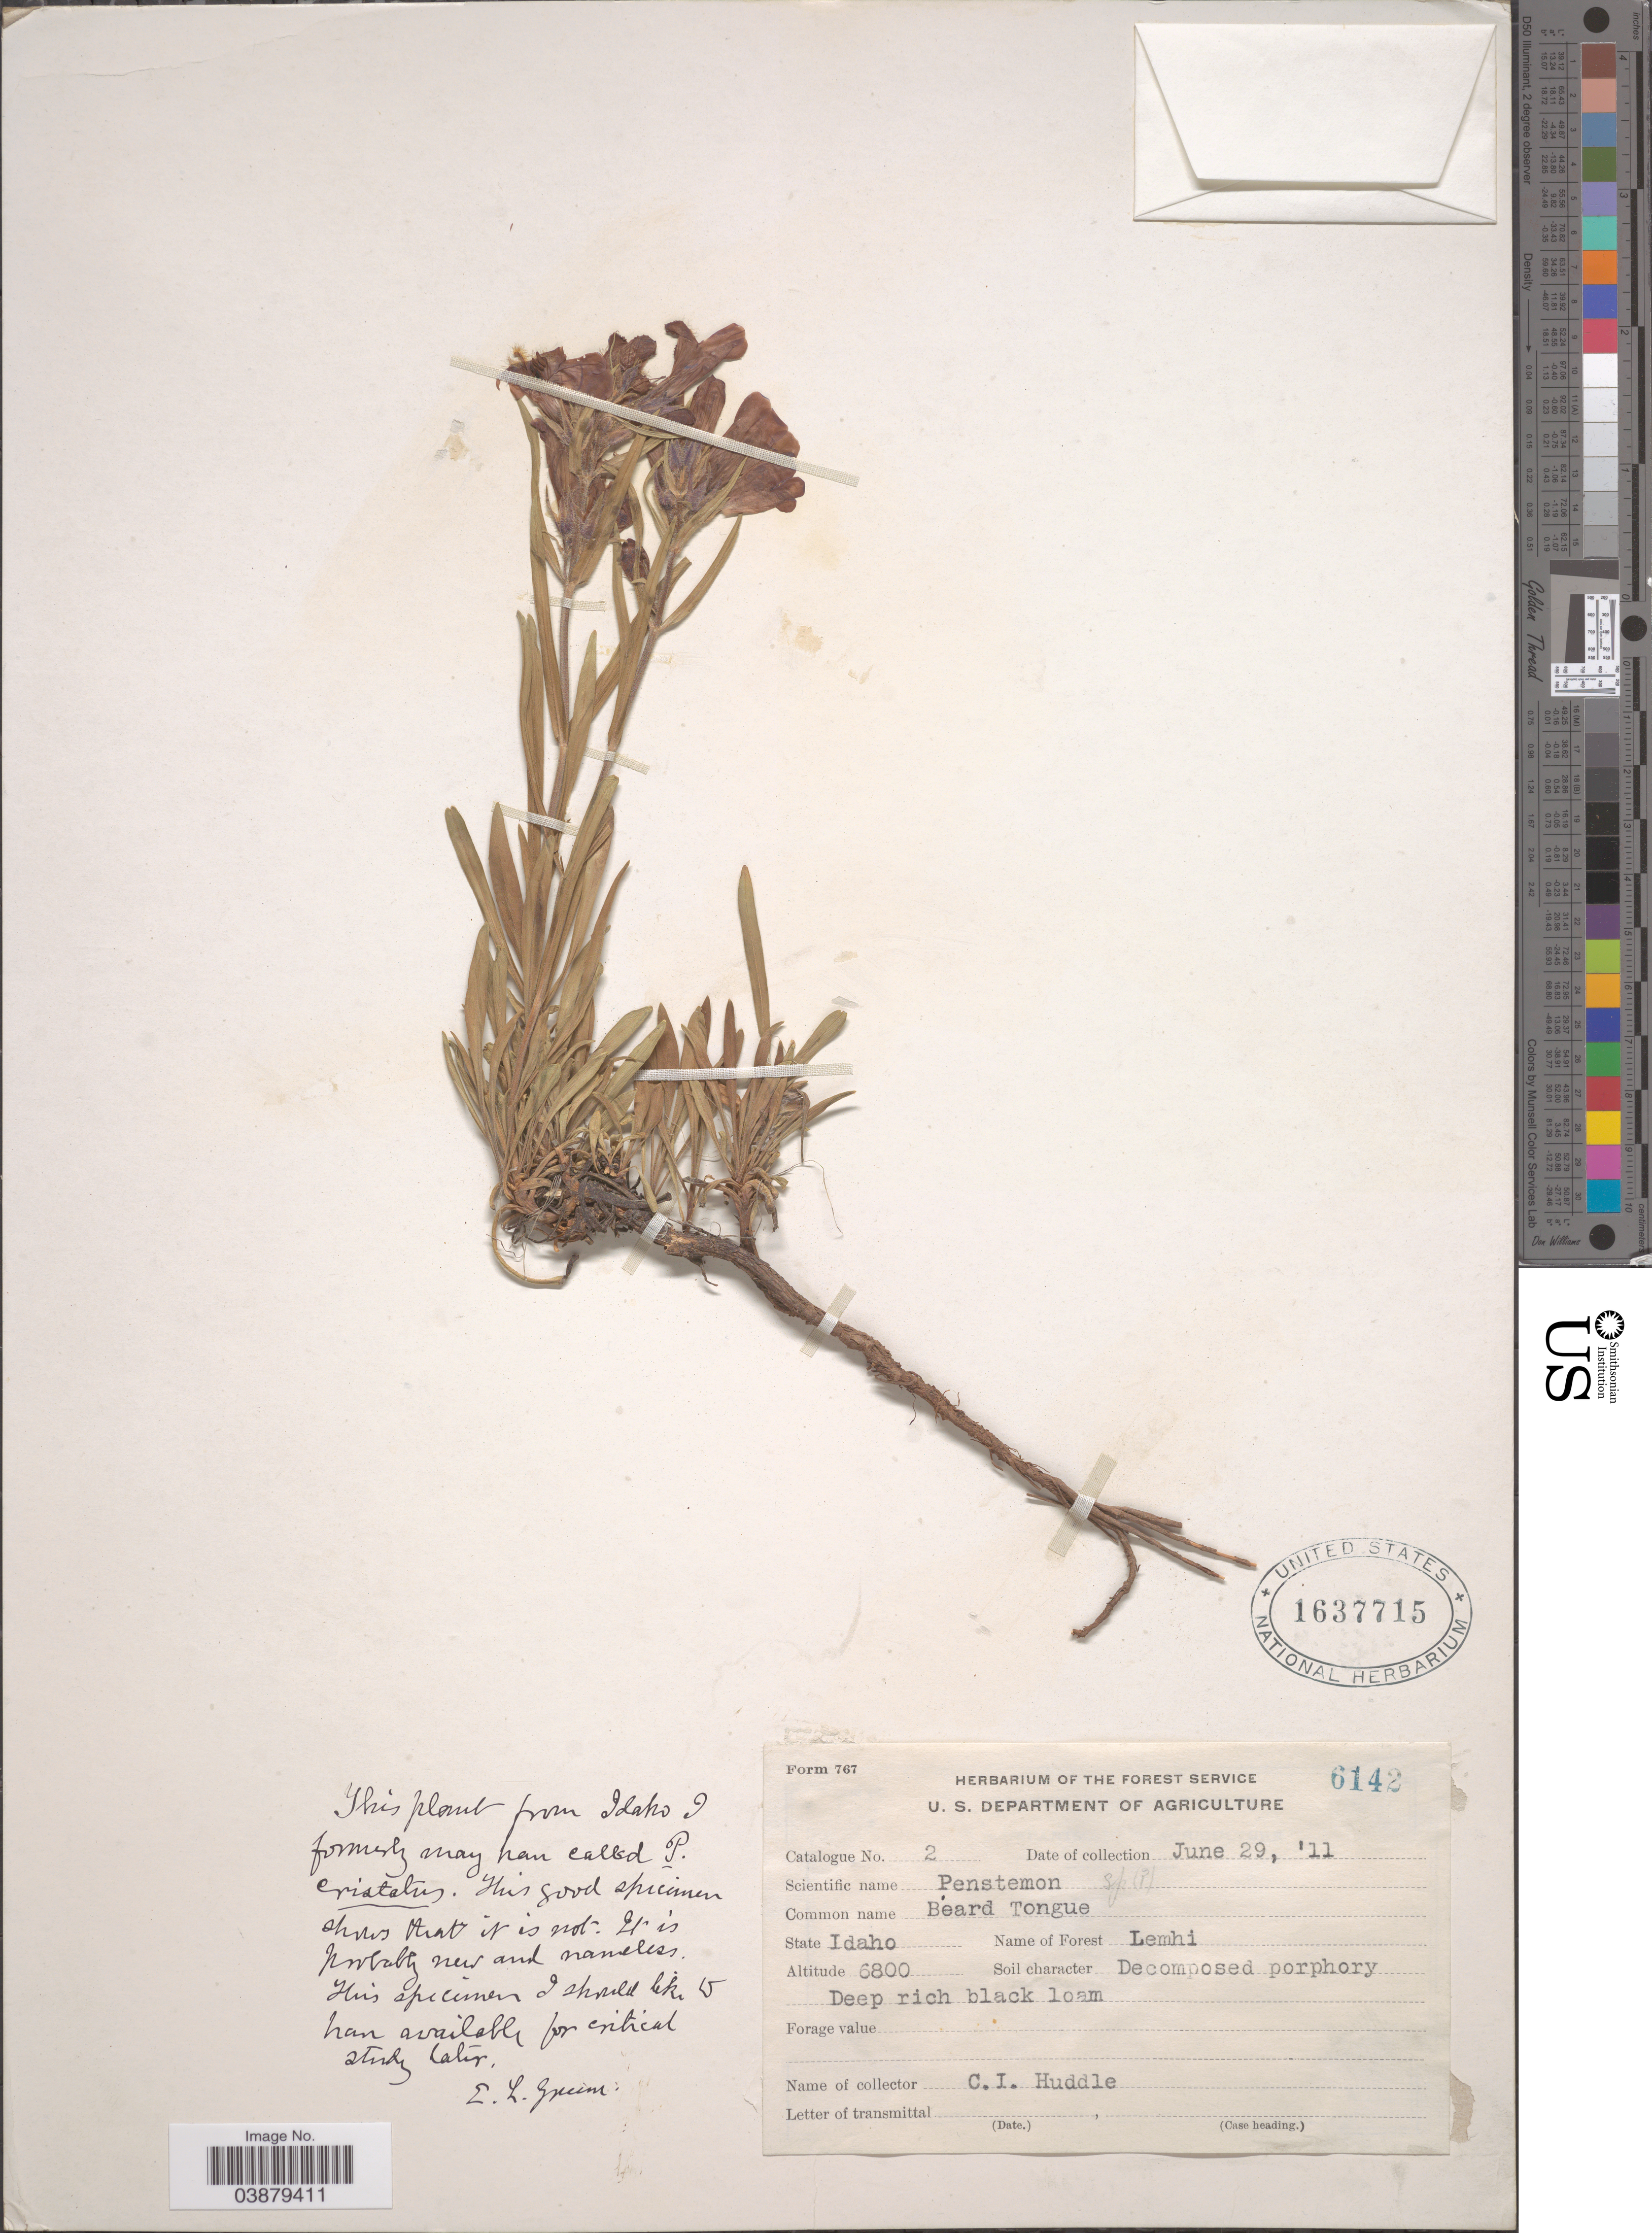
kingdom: Plantae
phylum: Tracheophyta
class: Magnoliopsida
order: Lamiales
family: Plantaginaceae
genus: Penstemon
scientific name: Penstemon sp.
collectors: C. Huddle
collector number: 2/6142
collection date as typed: Transcribed d/m/y: 29/6/11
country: United States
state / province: Idaho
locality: Forest Lemhi.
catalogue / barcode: US 1637715